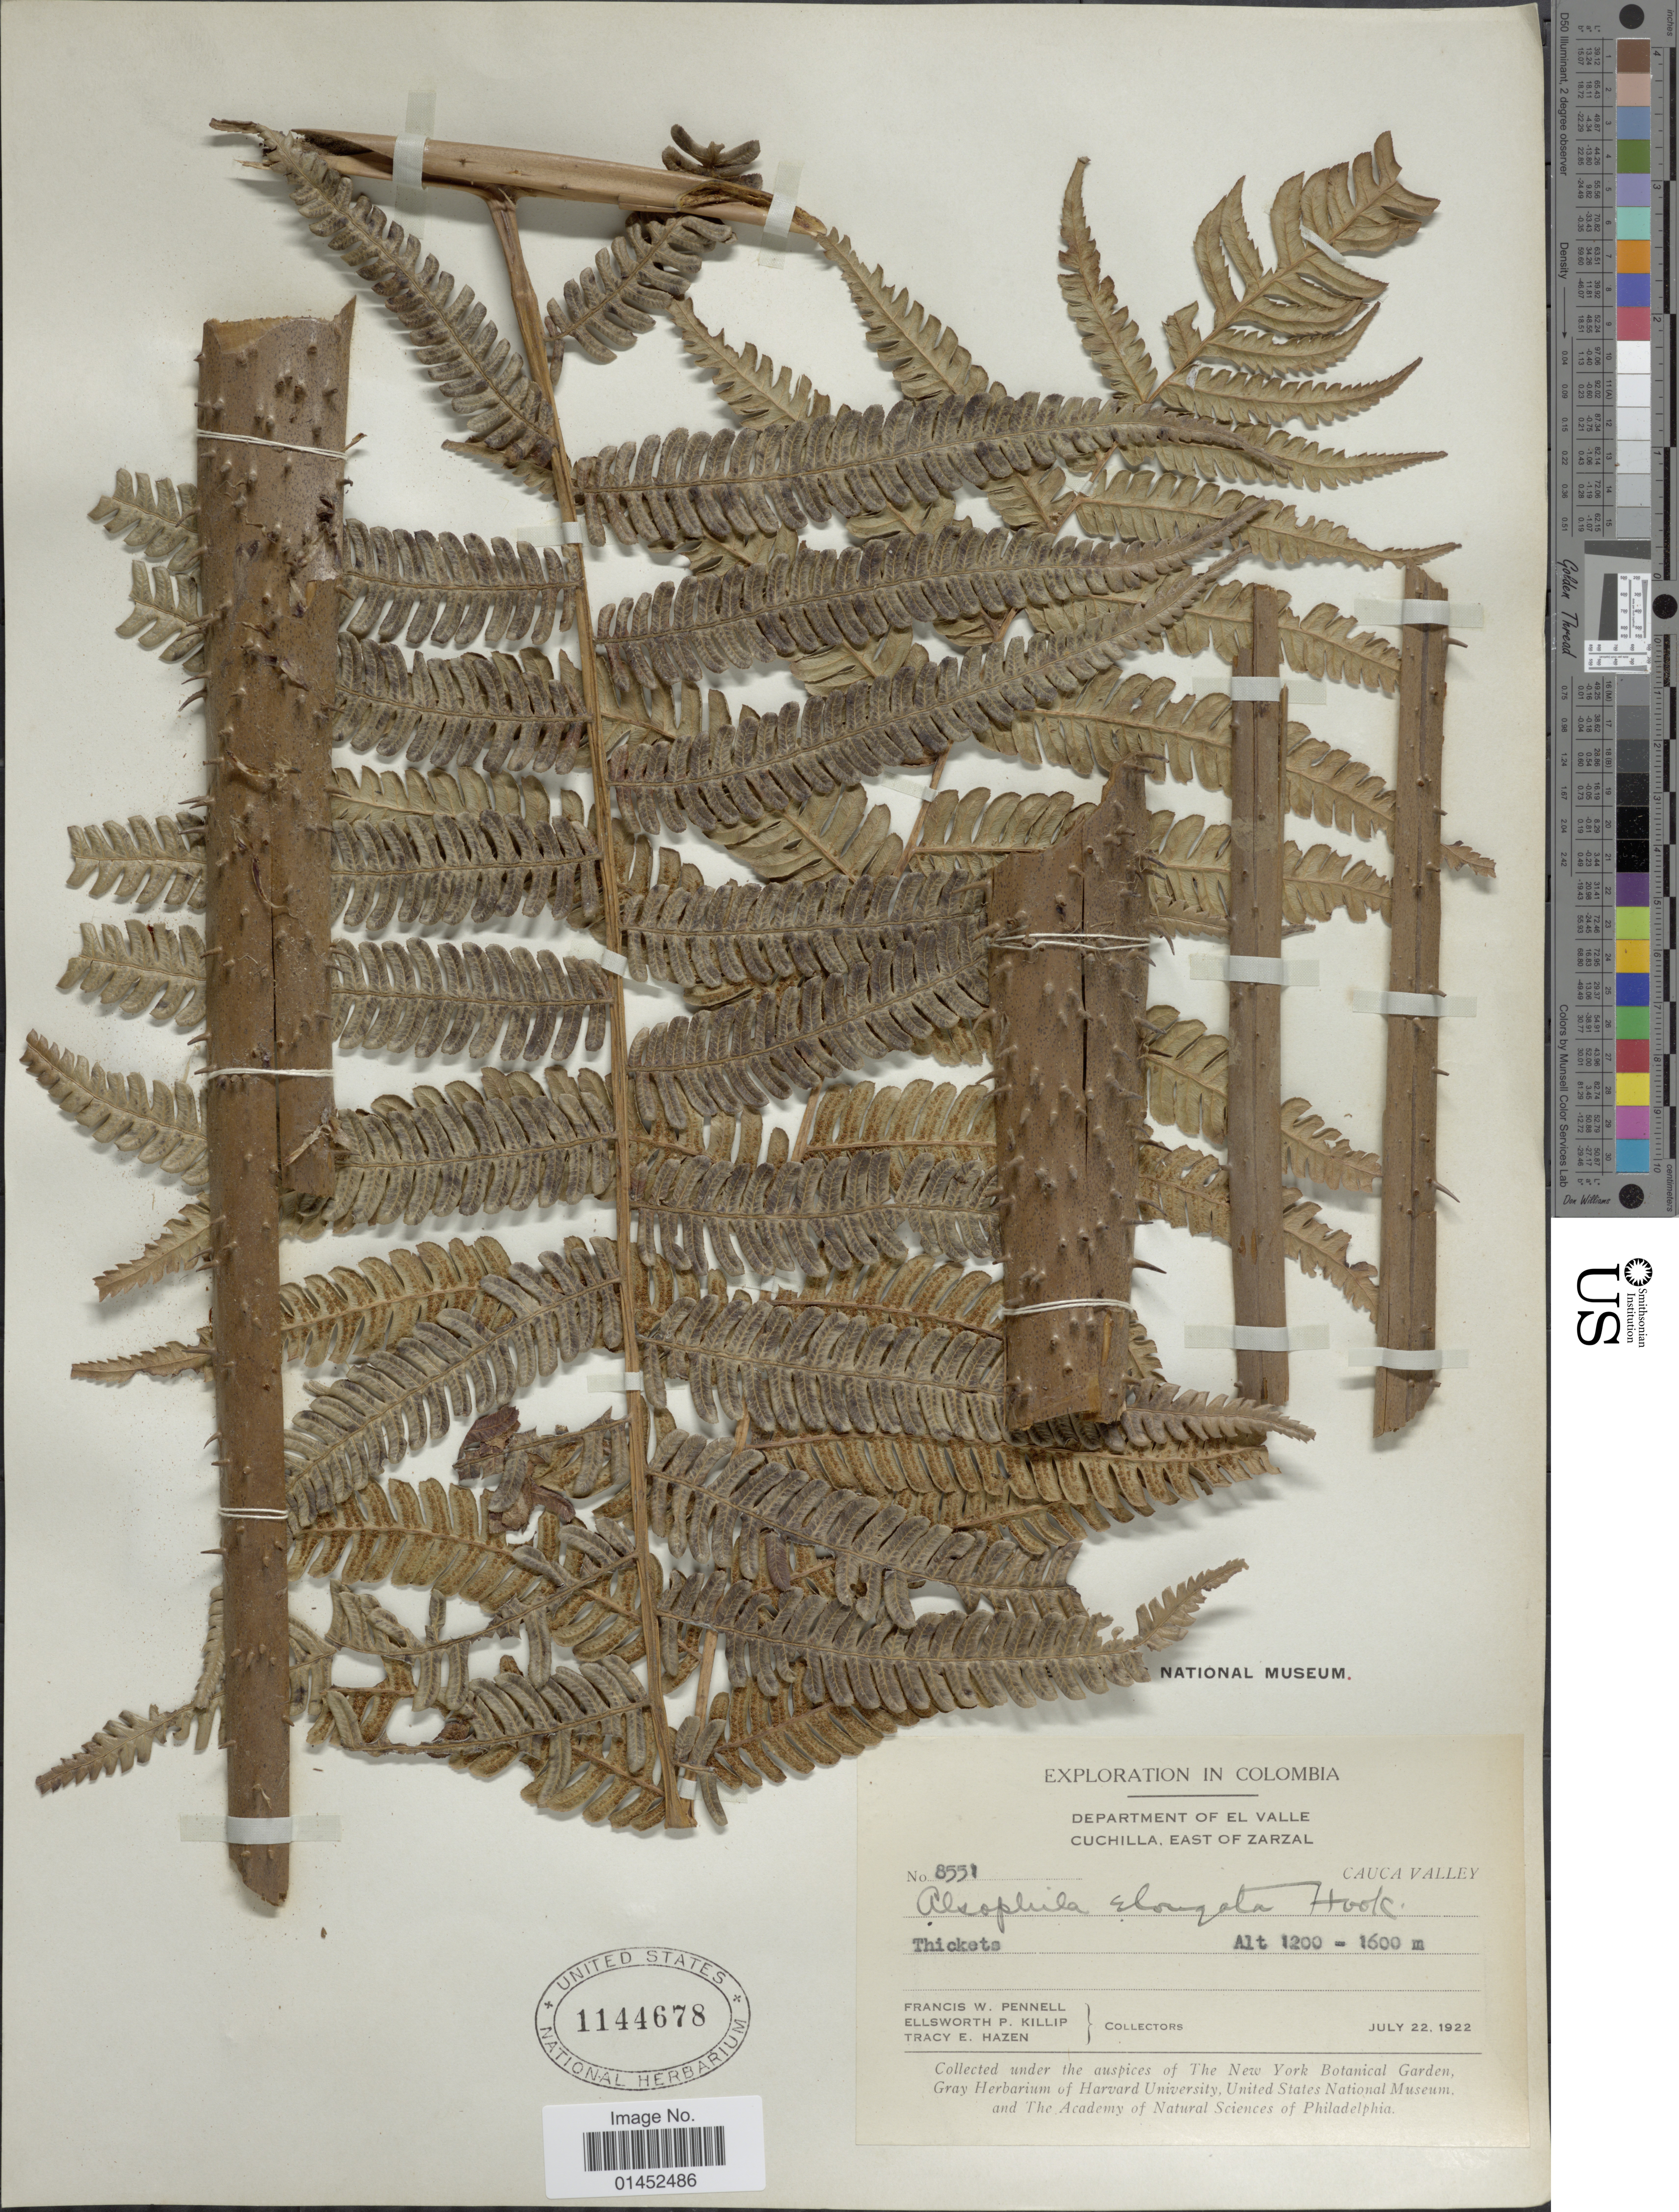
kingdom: Plantae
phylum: Tracheophyta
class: Polypodiopsida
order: Cyatheales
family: Cyatheaceae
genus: Cyathea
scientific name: Cyathea poeppigii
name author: (Hook.) Domin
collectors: F. W. Pennell, E. P. Killip & T. E. Hazen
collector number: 8551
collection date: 1922-07-22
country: Colombia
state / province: Cauca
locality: Department of EL Valle Cuchilla, East of Zarzal, Cauca Valley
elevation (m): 1200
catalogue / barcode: US 1144678